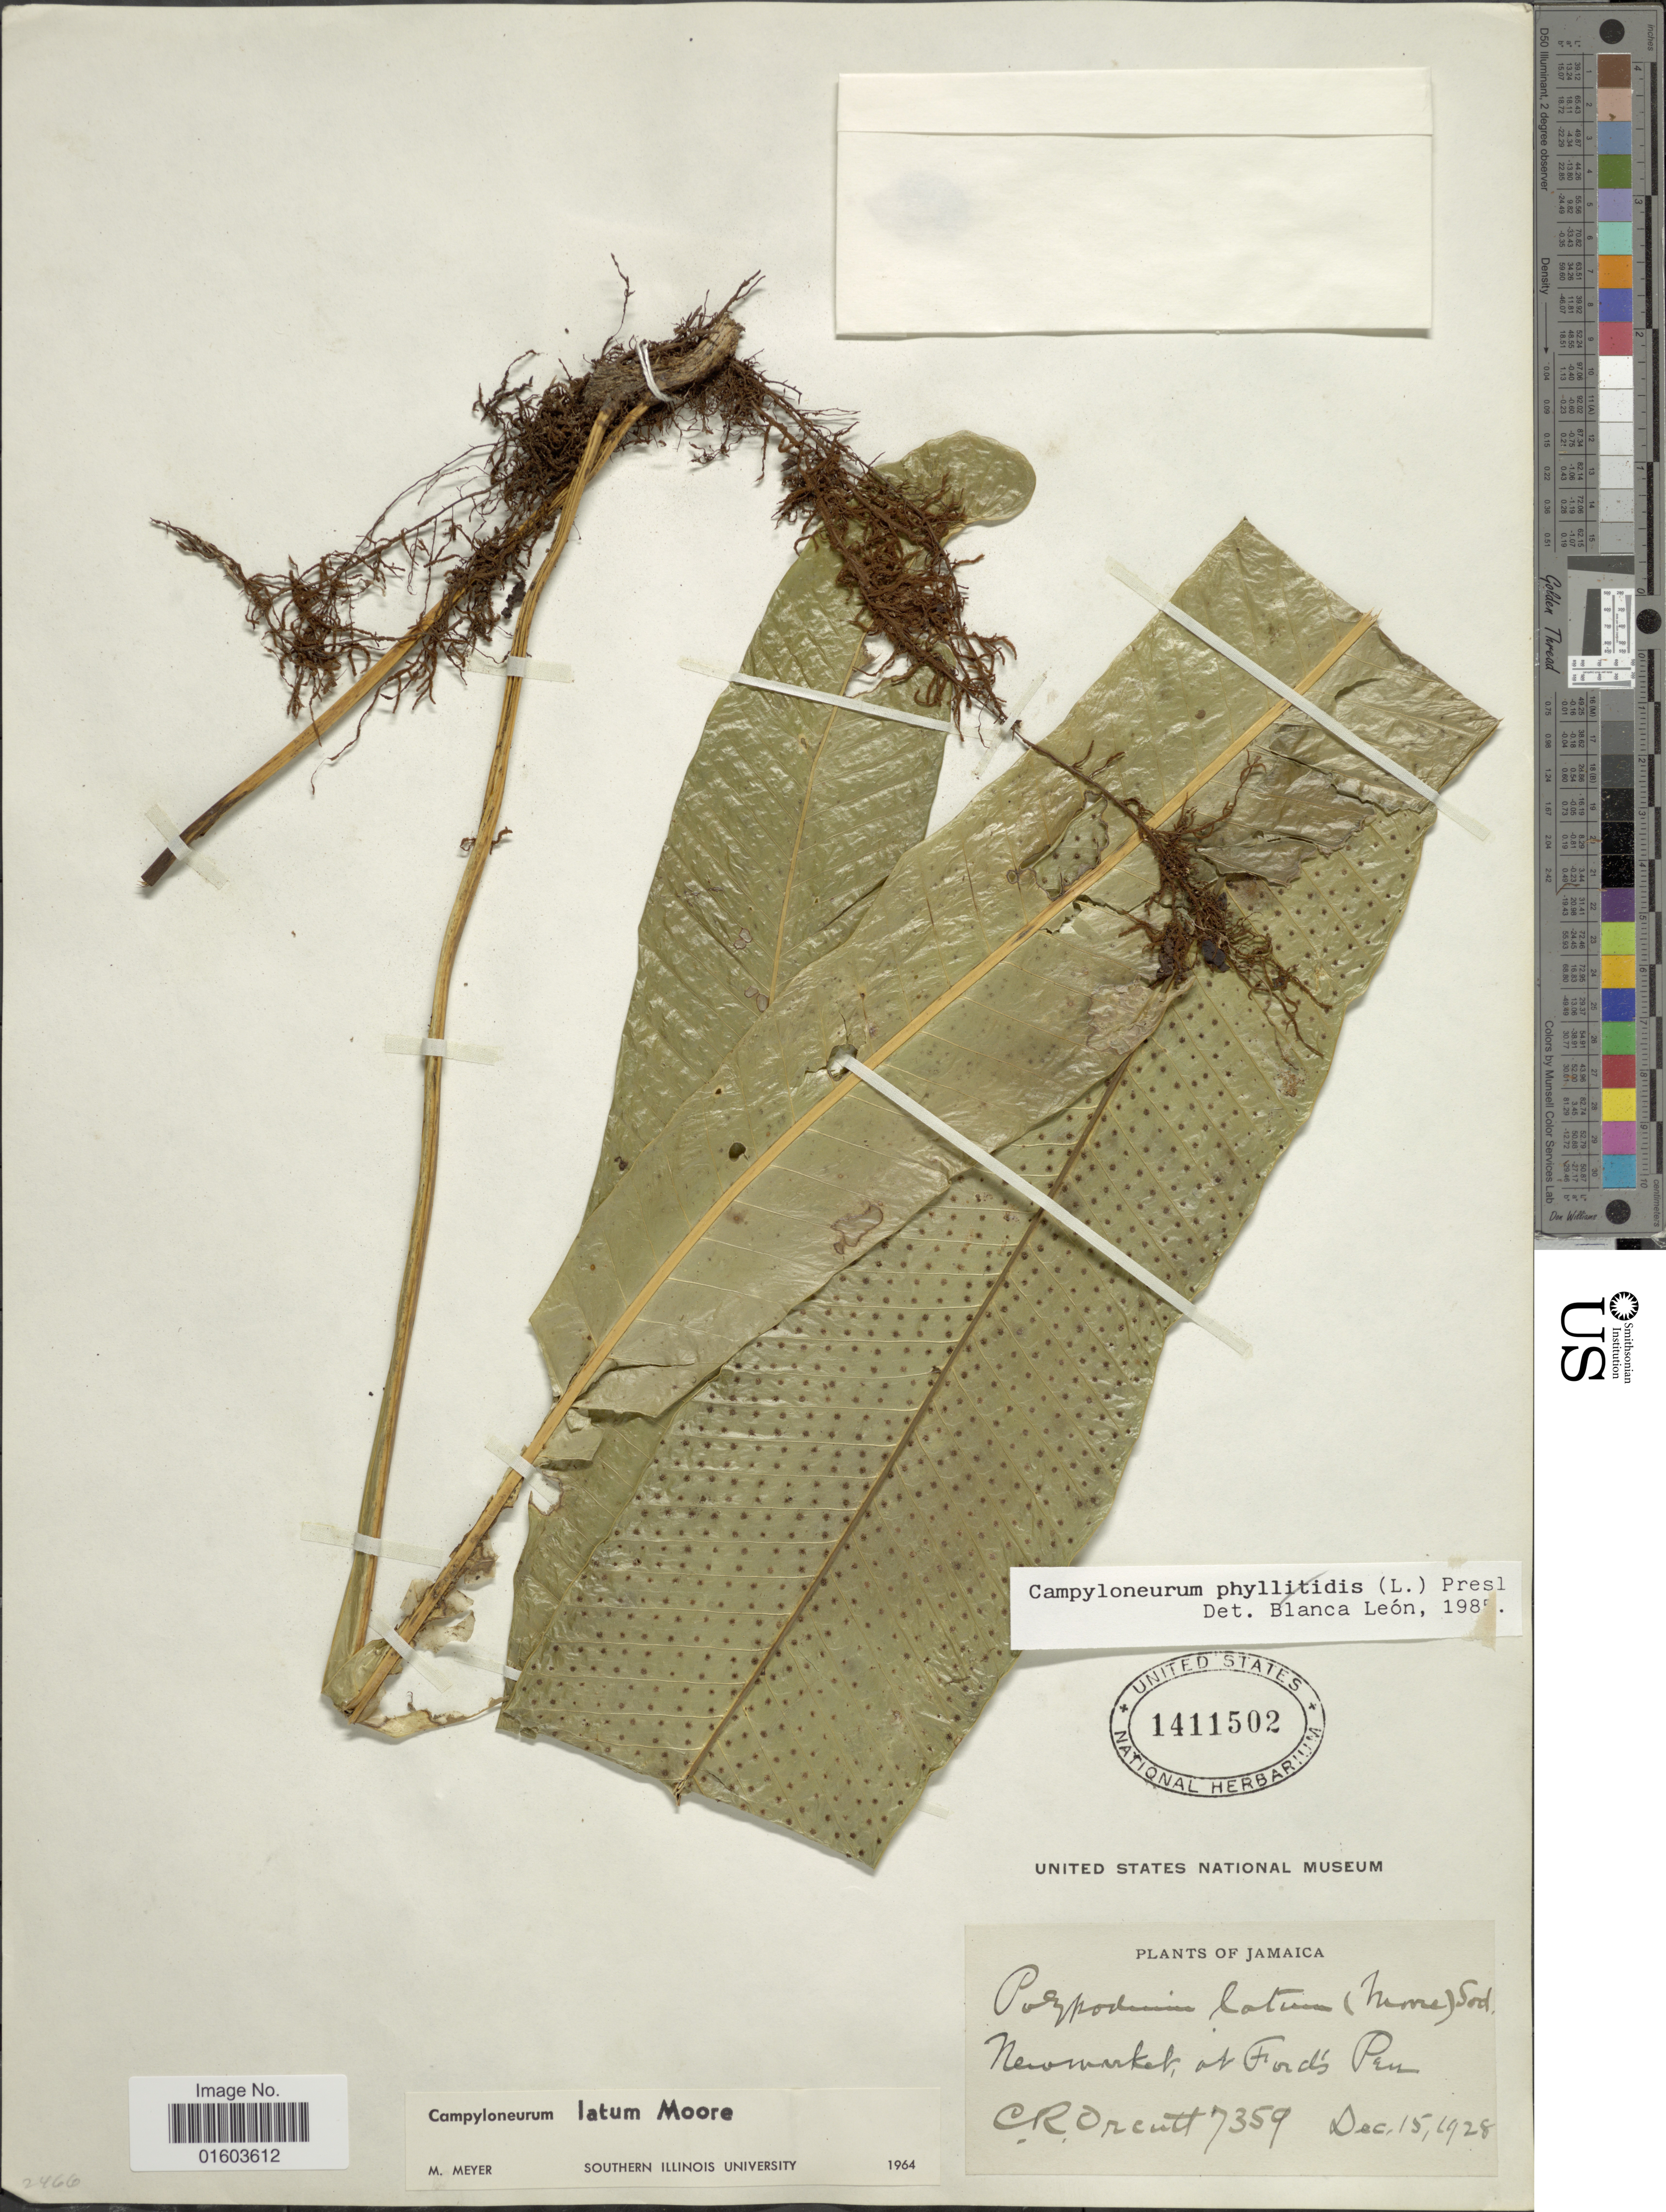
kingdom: Plantae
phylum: Tracheophyta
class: Polypodiopsida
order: Polypodiales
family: Polypodiaceae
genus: Campyloneurum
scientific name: Campyloneurum latum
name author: T. Moore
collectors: C. R. Orcutt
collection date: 1928-12-15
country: Jamaica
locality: Newmarket, at Ford's Pen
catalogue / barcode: US 1411502